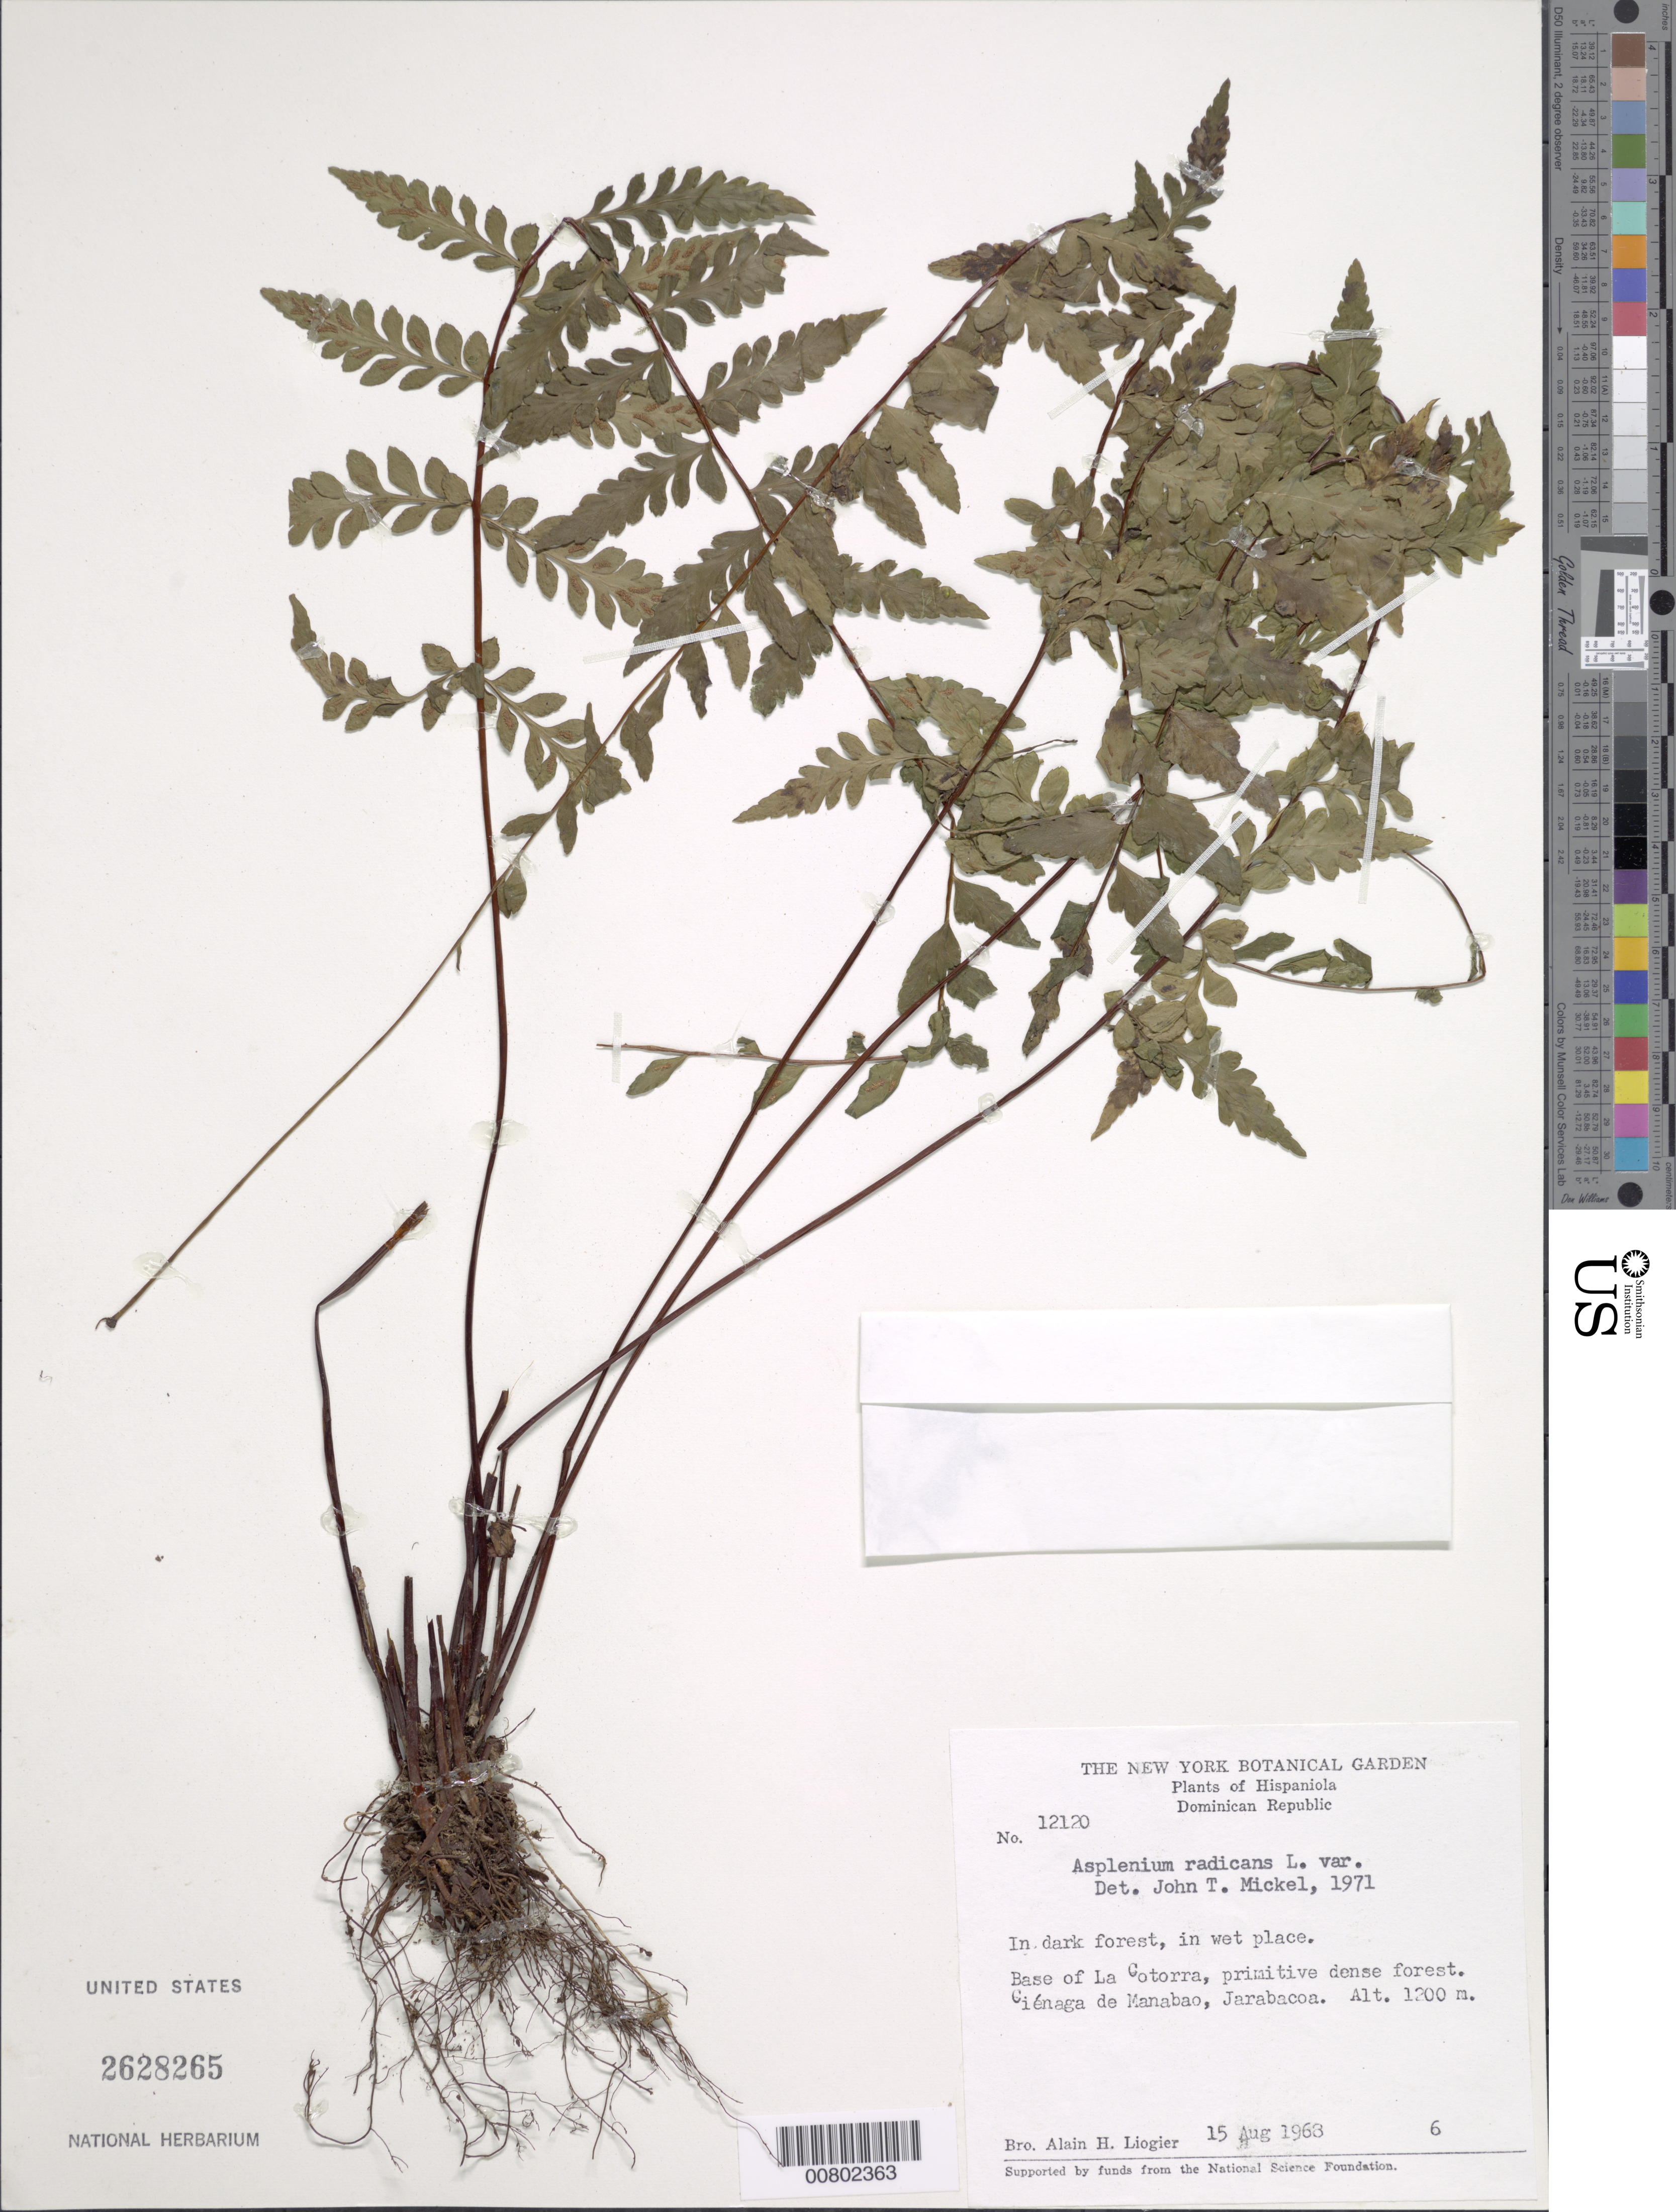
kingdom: Plantae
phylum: Tracheophyta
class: Polypodiopsida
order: Polypodiales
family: Aspleniaceae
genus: Asplenium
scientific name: Asplenium radicans var. alloeopteron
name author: (Kunze ex Klotzsch) Lellinger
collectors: A. H. Liogier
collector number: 12120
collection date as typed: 15 Aug 1958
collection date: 1958-08-15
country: Dominican Republic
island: Hispaniola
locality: La Cotorra, Ciénaga de Manabao, jarabacoa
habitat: Primitive dense forest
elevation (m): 1200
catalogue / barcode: US 2628265